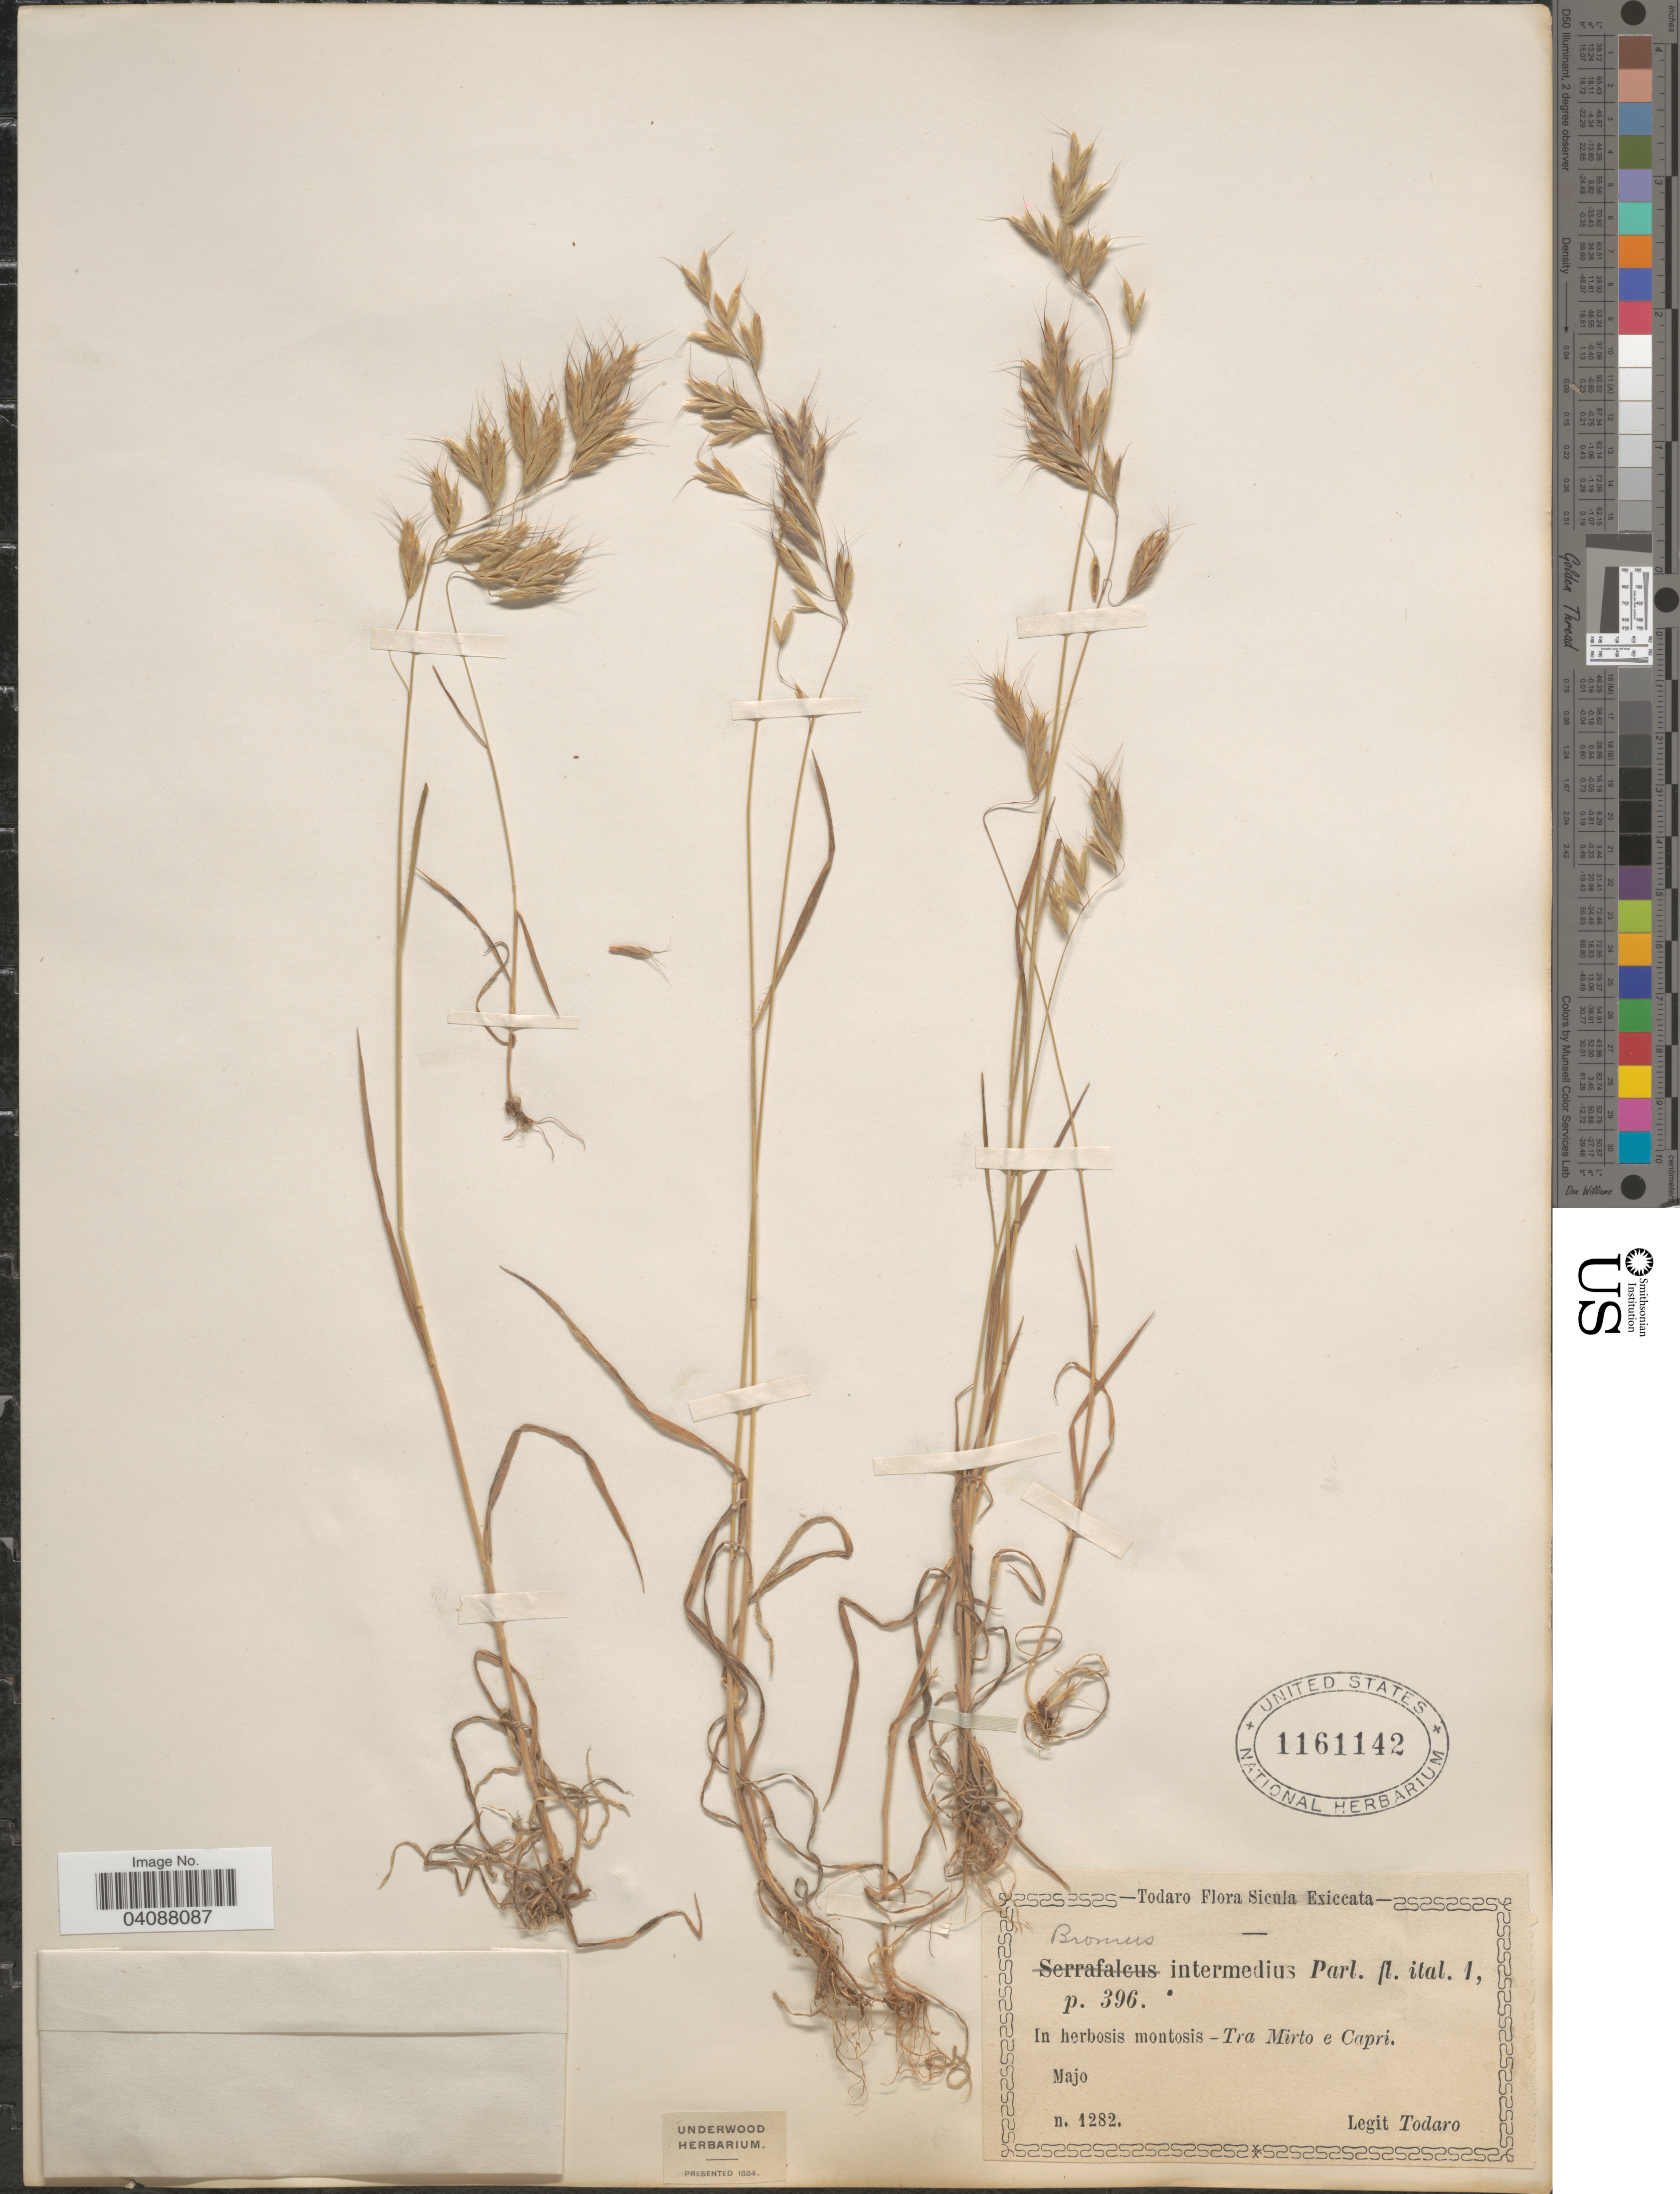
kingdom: Plantae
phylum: Tracheophyta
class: Liliopsida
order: Poales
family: Poaceae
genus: Bromus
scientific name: Bromus intermedius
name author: Gussone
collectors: Todaro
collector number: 1282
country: Italy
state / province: Siciliana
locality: Sicula. In herbosis montosis - Tra Mirto e Capri.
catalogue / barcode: US 1161142